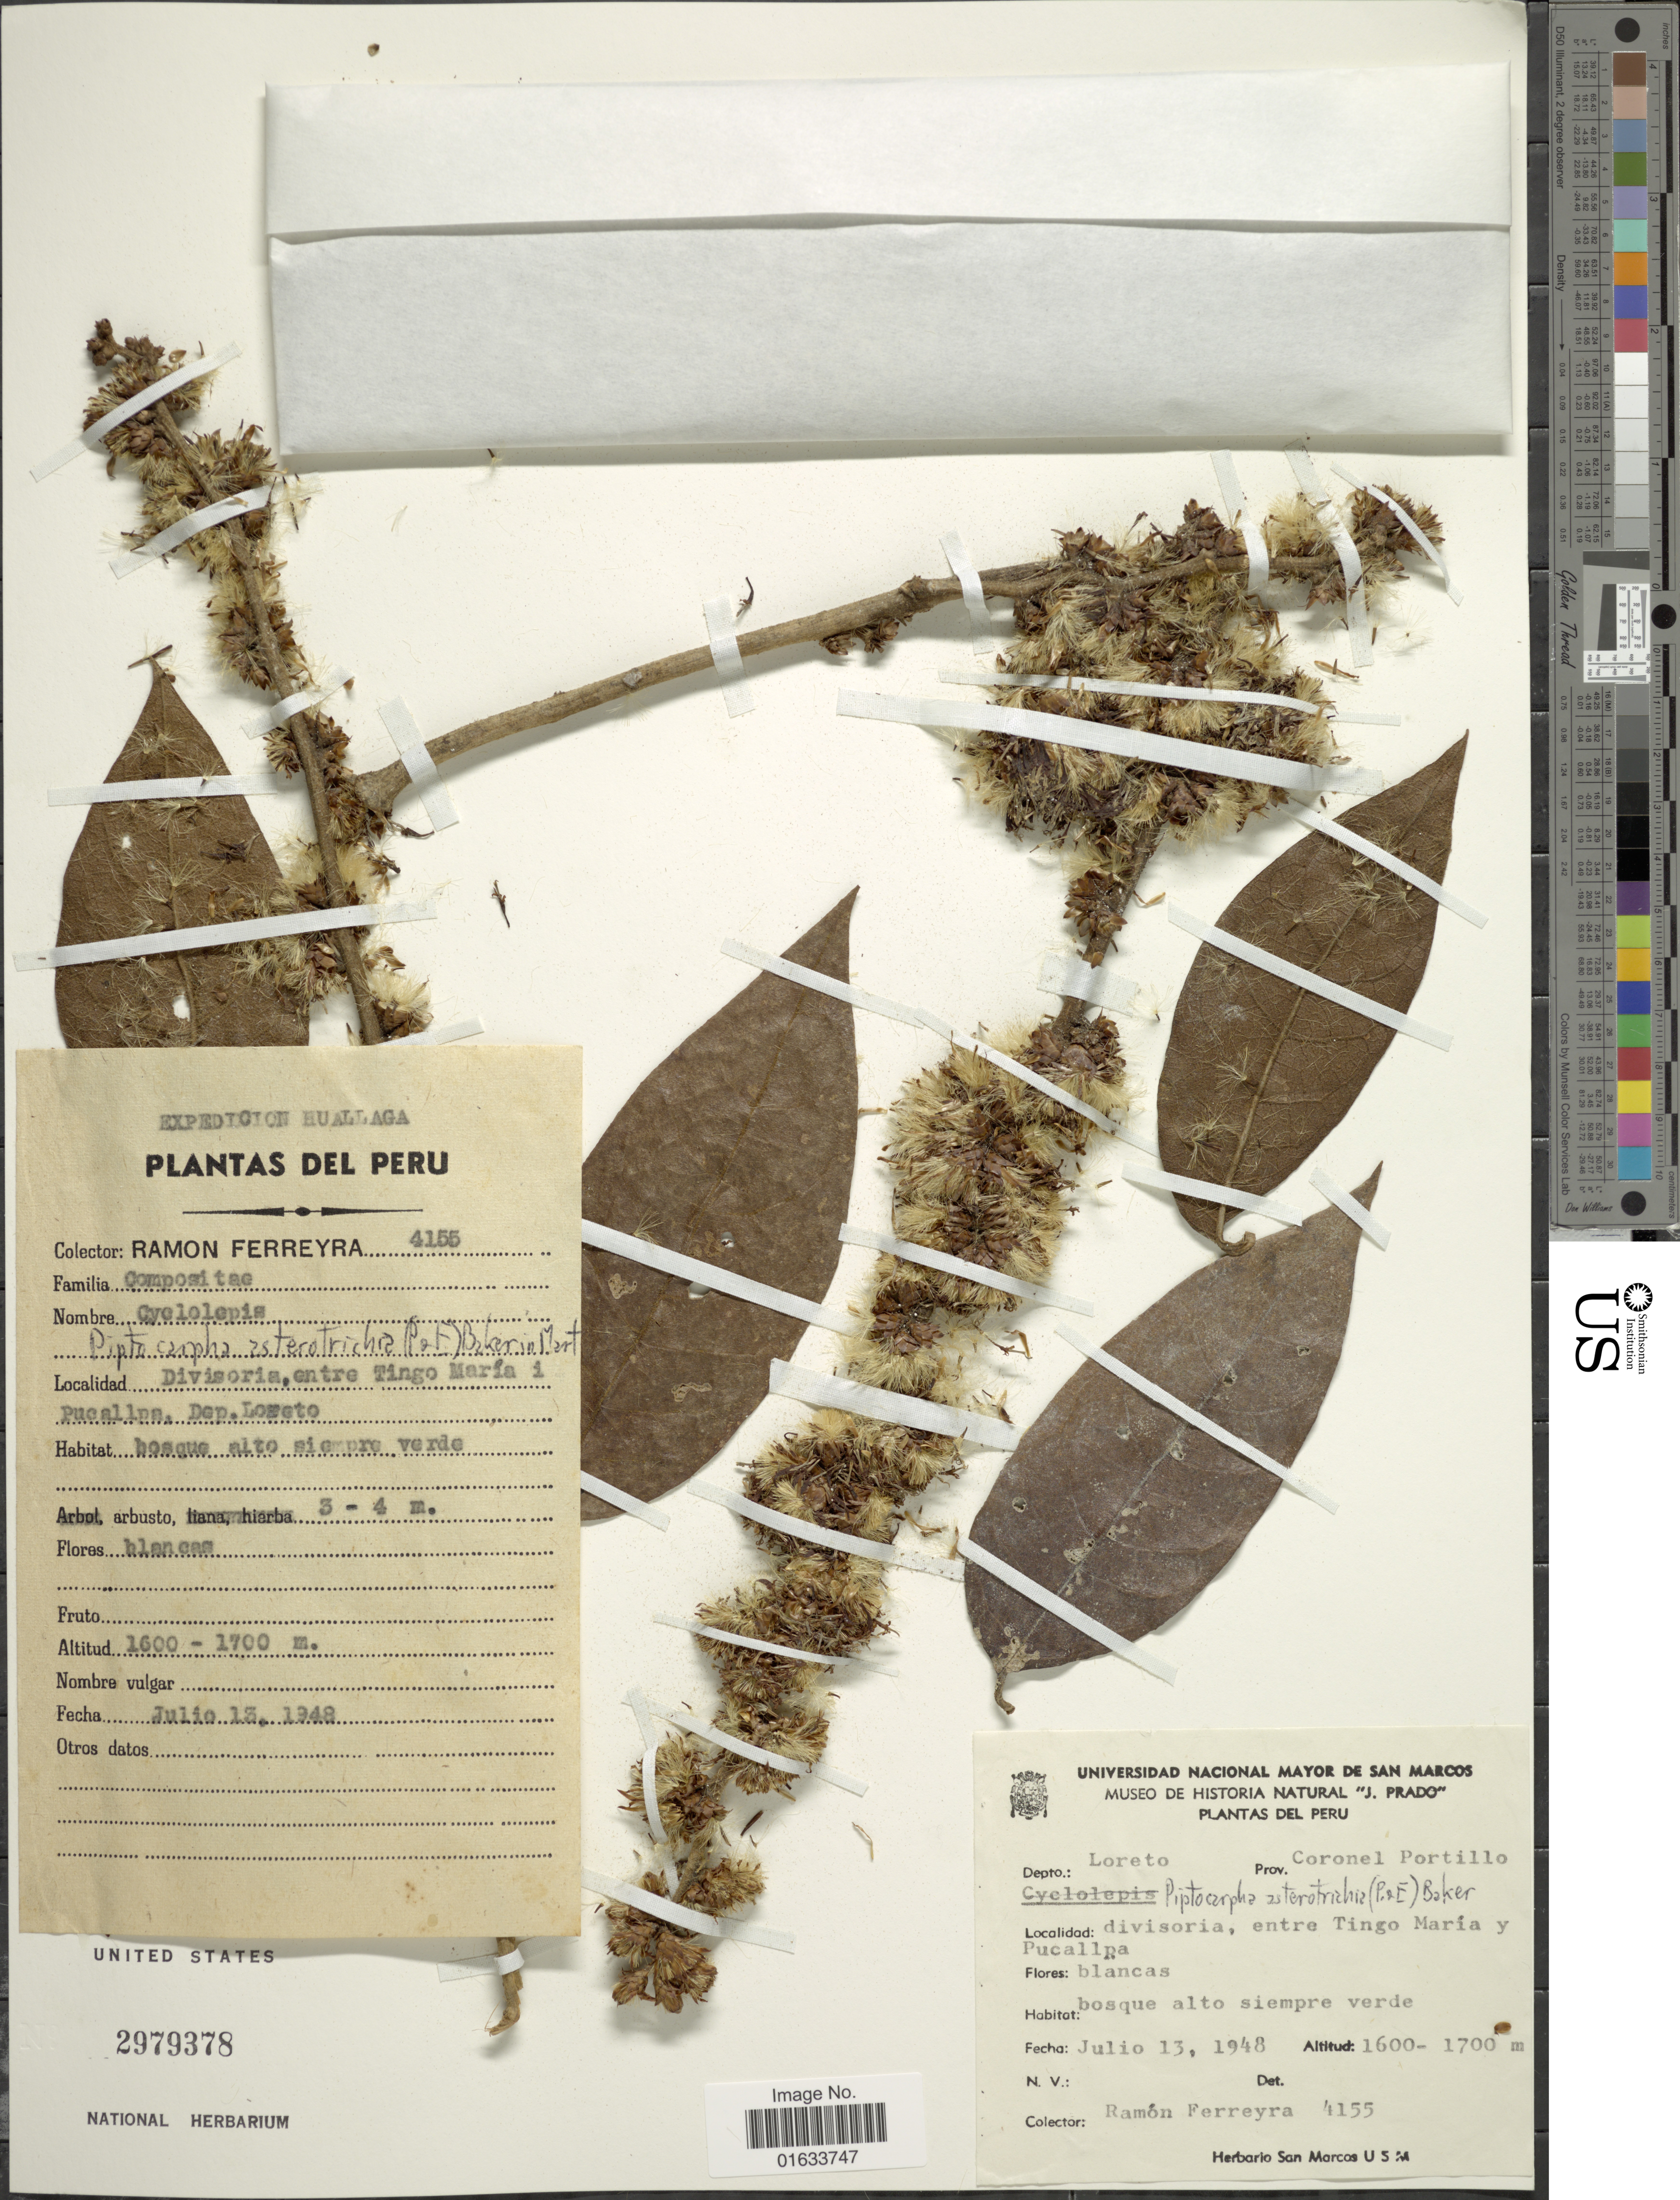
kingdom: Plantae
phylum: Tracheophyta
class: Magnoliopsida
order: Asterales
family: Asteraceae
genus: Piptocarpha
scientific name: Piptocarpha asterotrichia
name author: (Poepp.) Baker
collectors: R. A. Ferreyra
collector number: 4155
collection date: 1948-07-13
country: Peru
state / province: Loreto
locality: Depto.: Loreto. Prov. Coronel Portillo. Divisoria, entre Tingo Maria y Pucallga.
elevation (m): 1600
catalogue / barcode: US 2979378